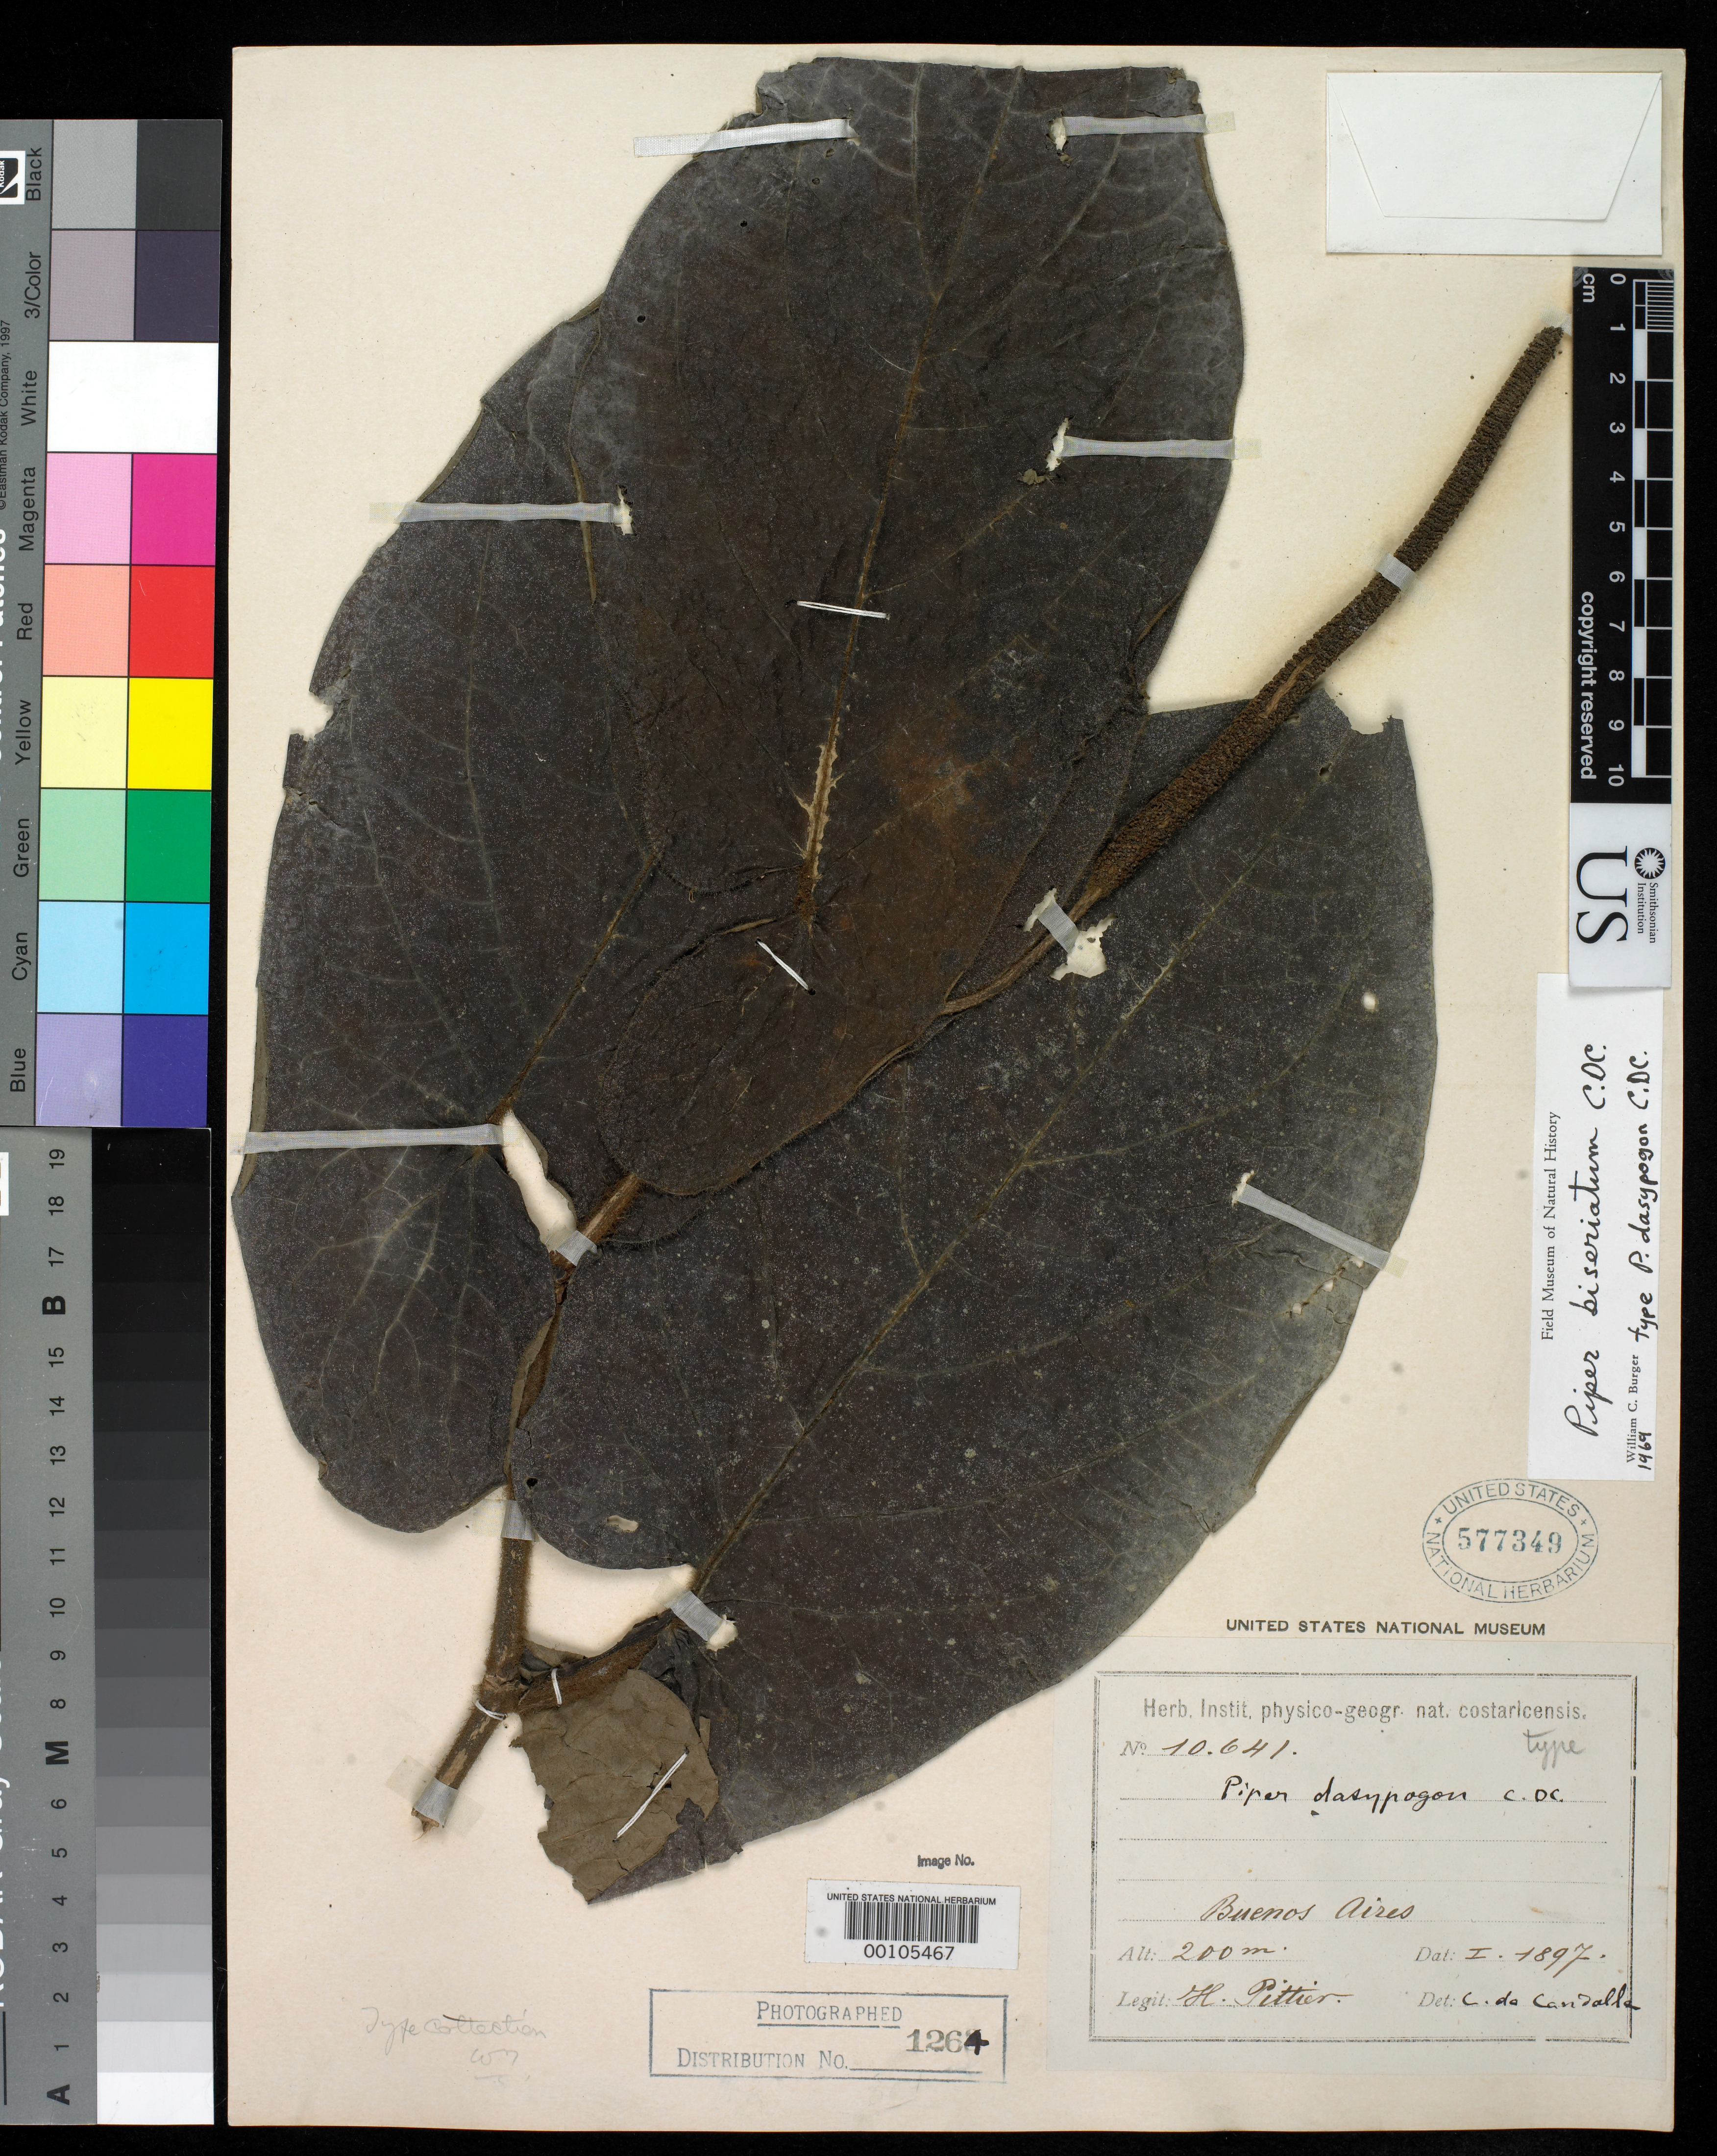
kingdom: Plantae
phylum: Tracheophyta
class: Magnoliopsida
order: Piperales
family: Piperaceae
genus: Piper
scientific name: Piper dasypogon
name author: C. DC.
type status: Isotype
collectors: H. F. Pittier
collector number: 10641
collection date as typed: Jan 1897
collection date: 1897-01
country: Costa Rica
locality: Buenos Aires.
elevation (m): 200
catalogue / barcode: US 577349